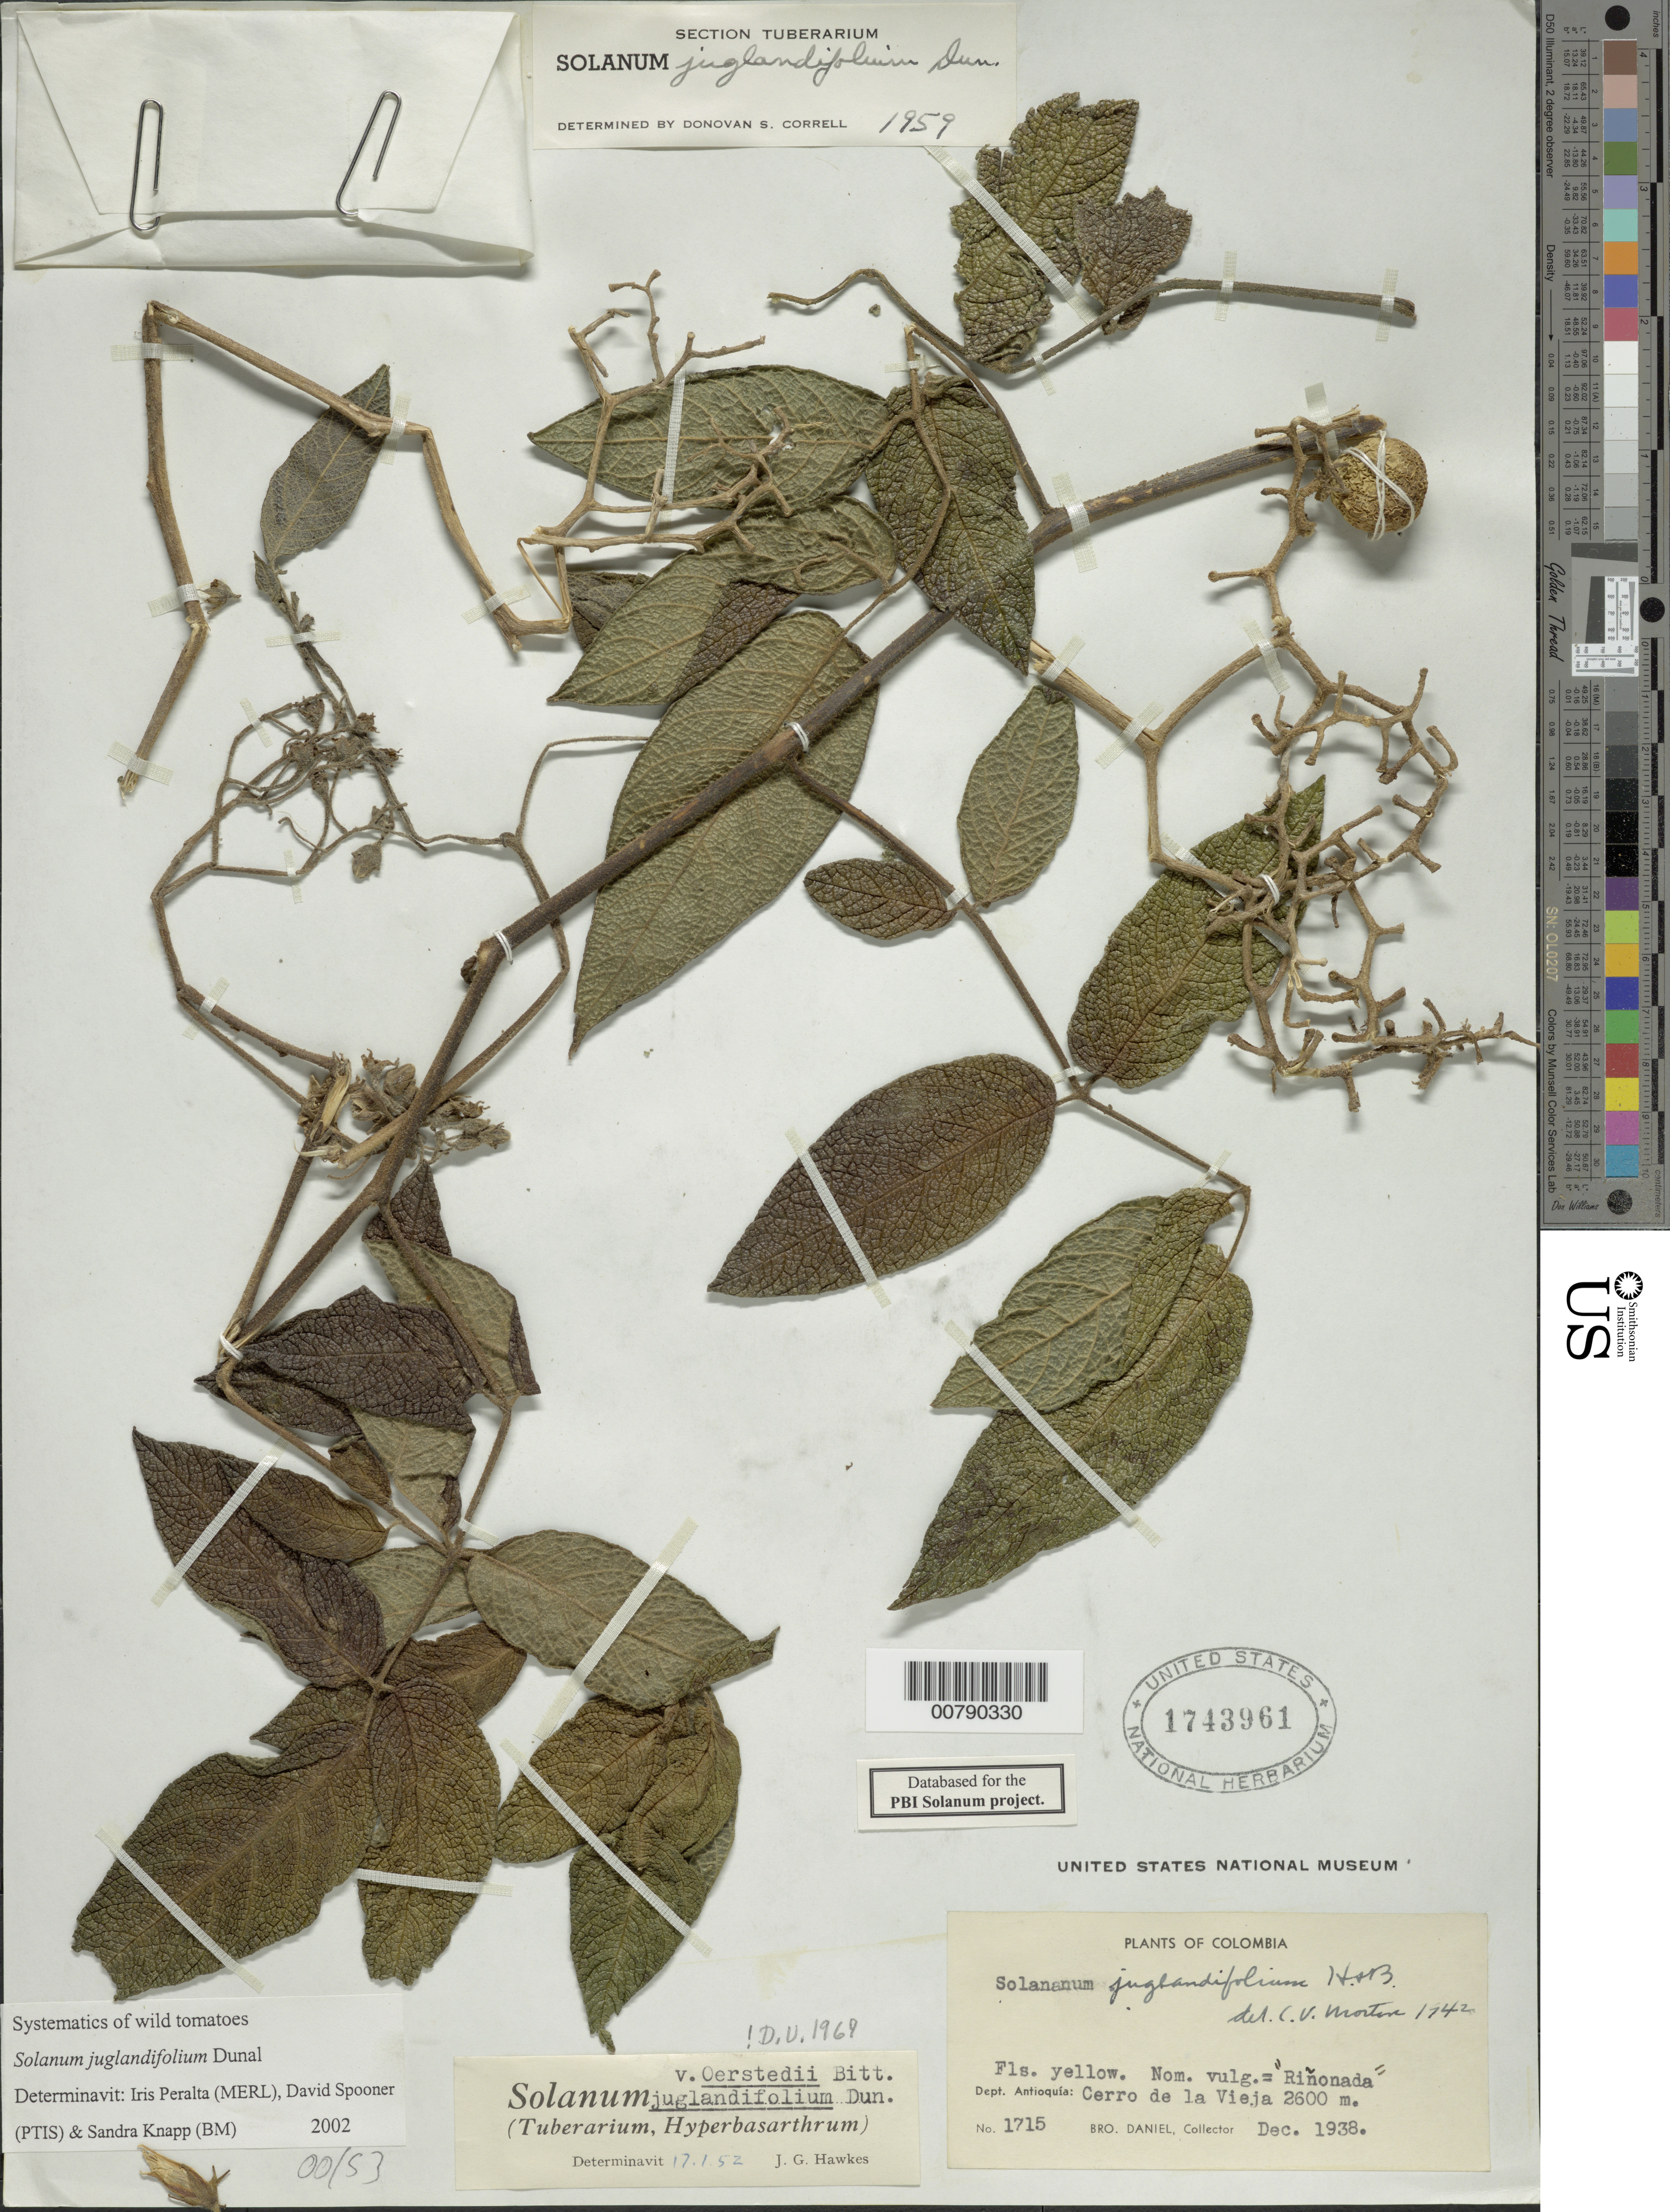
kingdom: Plantae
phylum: Tracheophyta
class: Magnoliopsida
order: Solanales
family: Solanaceae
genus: Solanum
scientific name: Solanum juglandifolium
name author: Dunal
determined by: Peralta, Iris E.; Knapp, S. D.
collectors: Bro. Daniel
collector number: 1715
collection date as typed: Dec 1938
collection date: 1938-12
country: Colombia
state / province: Antioquia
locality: Cerro de la Vieja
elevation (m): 2600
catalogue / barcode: US 1743961